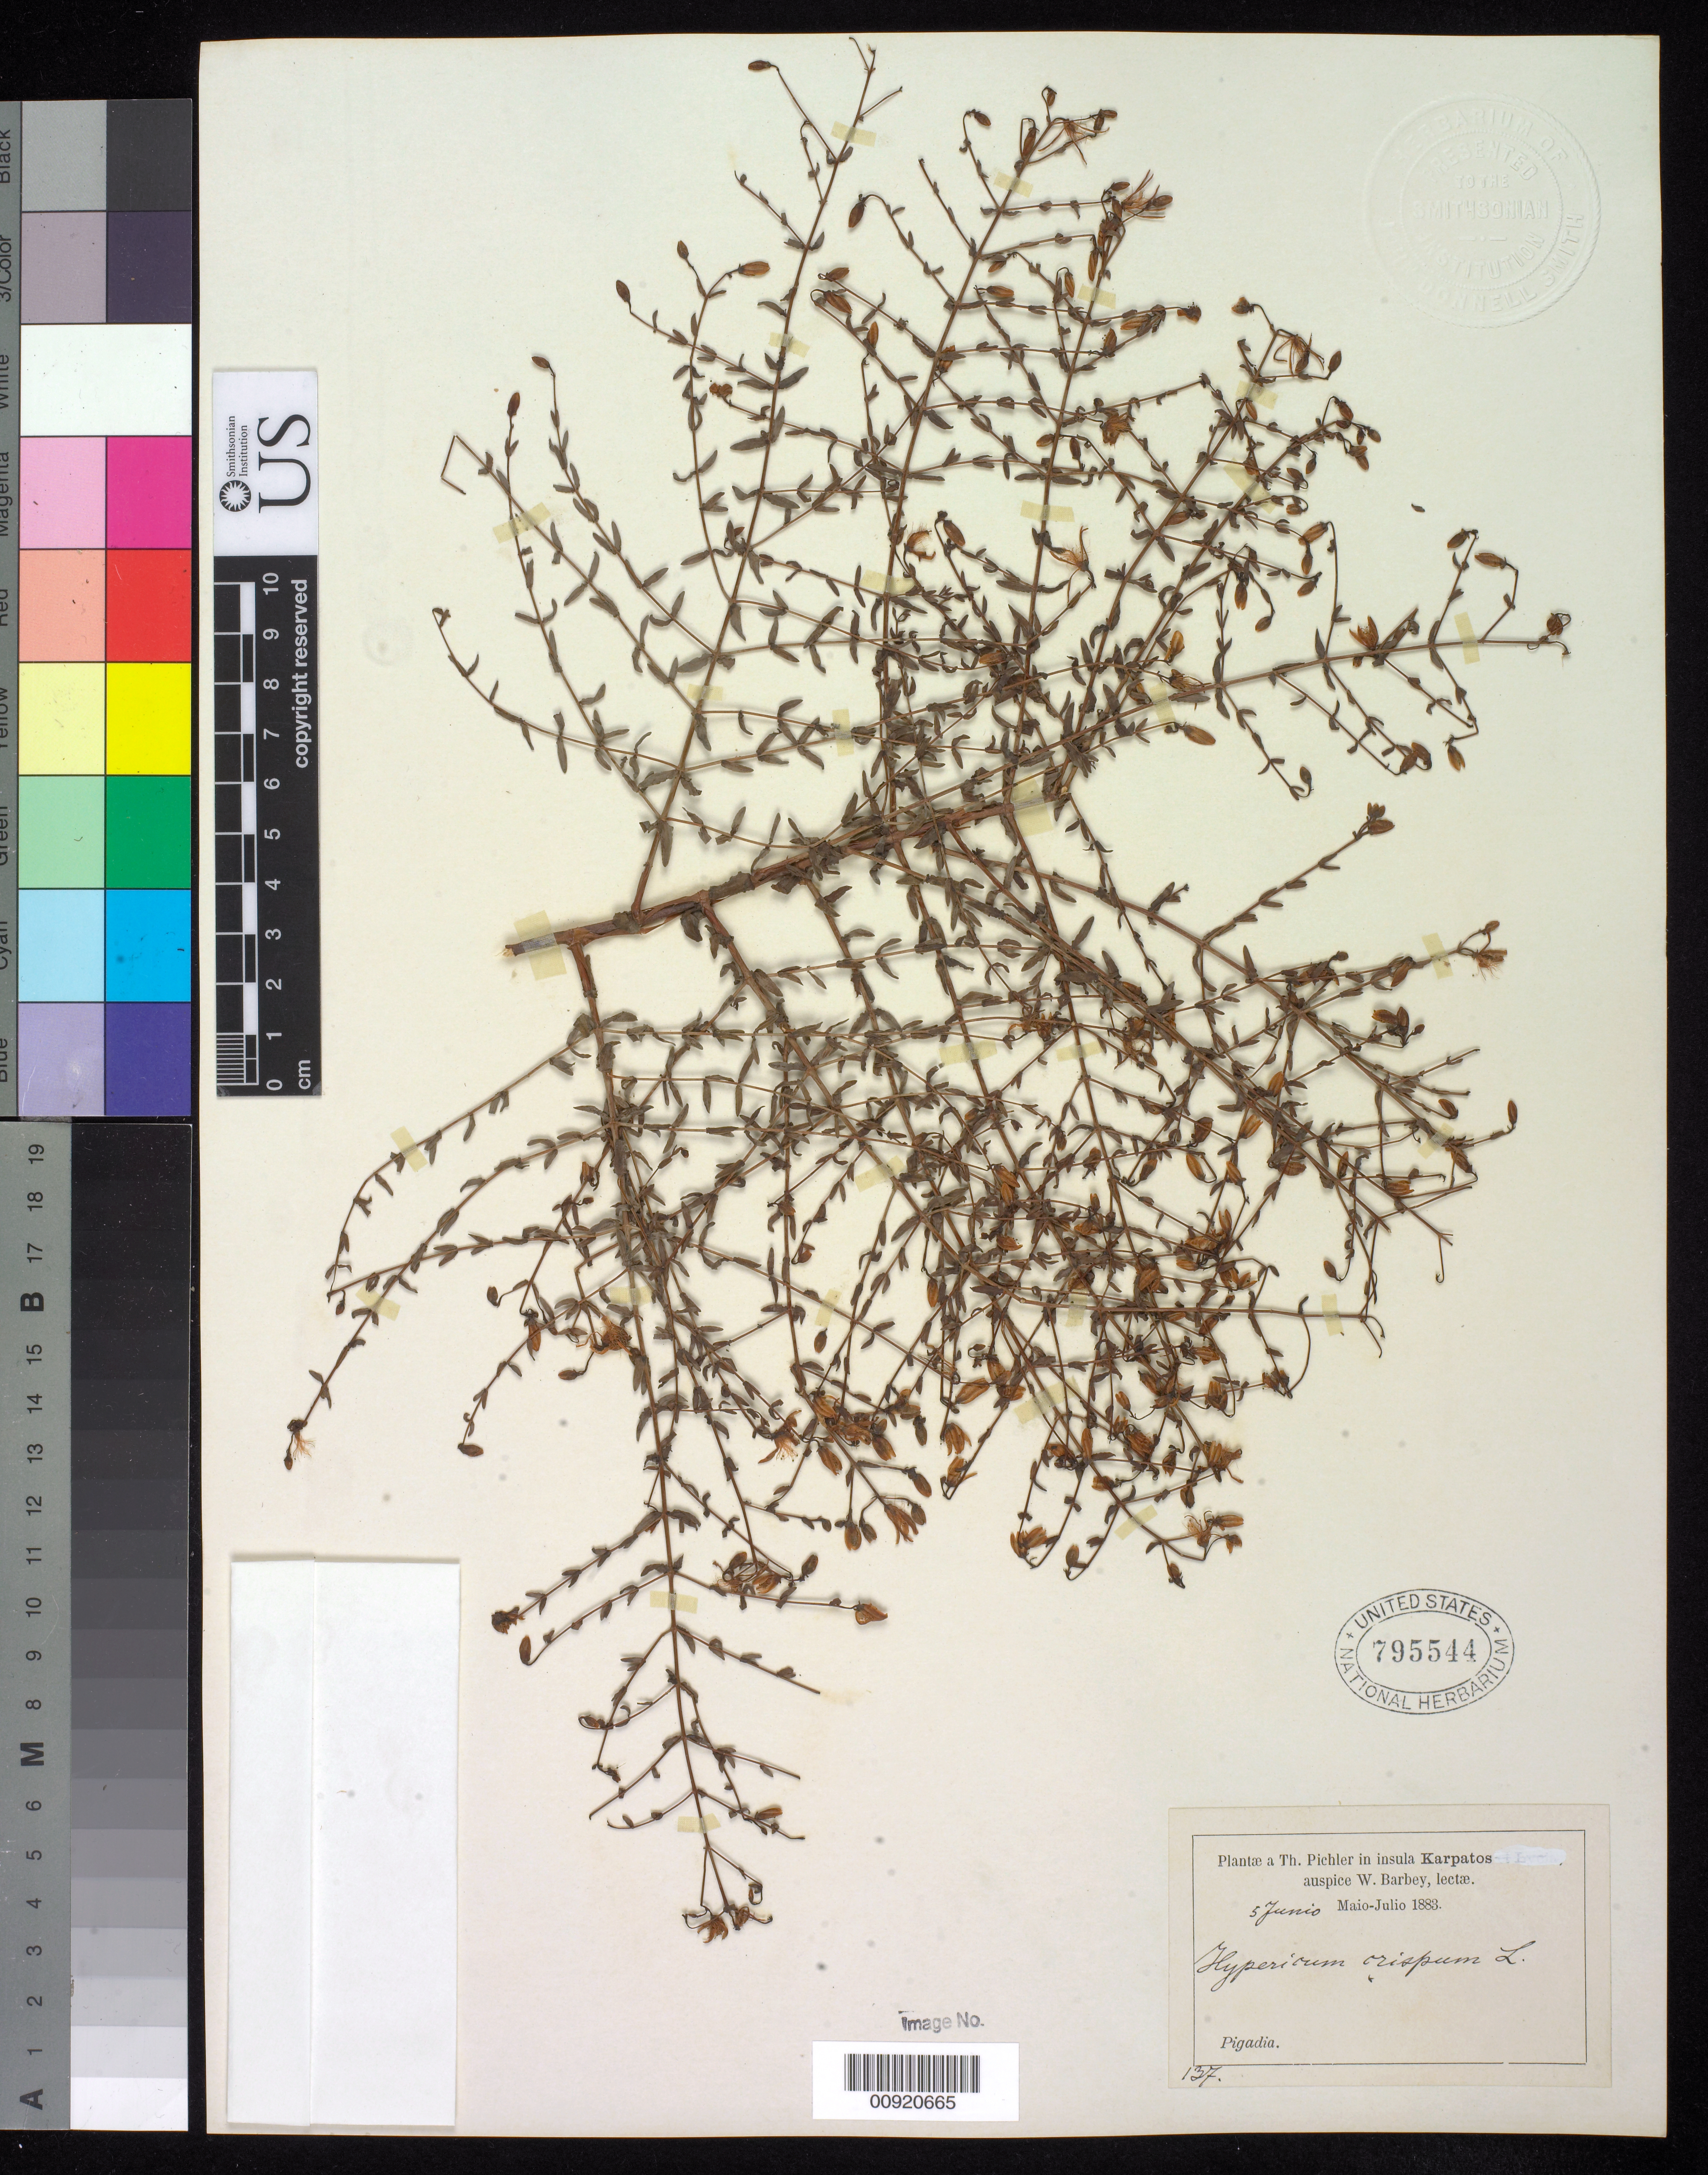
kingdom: Plantae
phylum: Tracheophyta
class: Magnoliopsida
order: Malpighiales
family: Hypericaceae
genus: Hypericum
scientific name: Hypericum crispum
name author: L.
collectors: T. Pichler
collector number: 137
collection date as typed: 01 May 1883 to 05 Jun 1883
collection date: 1883-05-01/1883-06-05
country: Greece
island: Karpatos I.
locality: Pigadia.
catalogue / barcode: US 795544